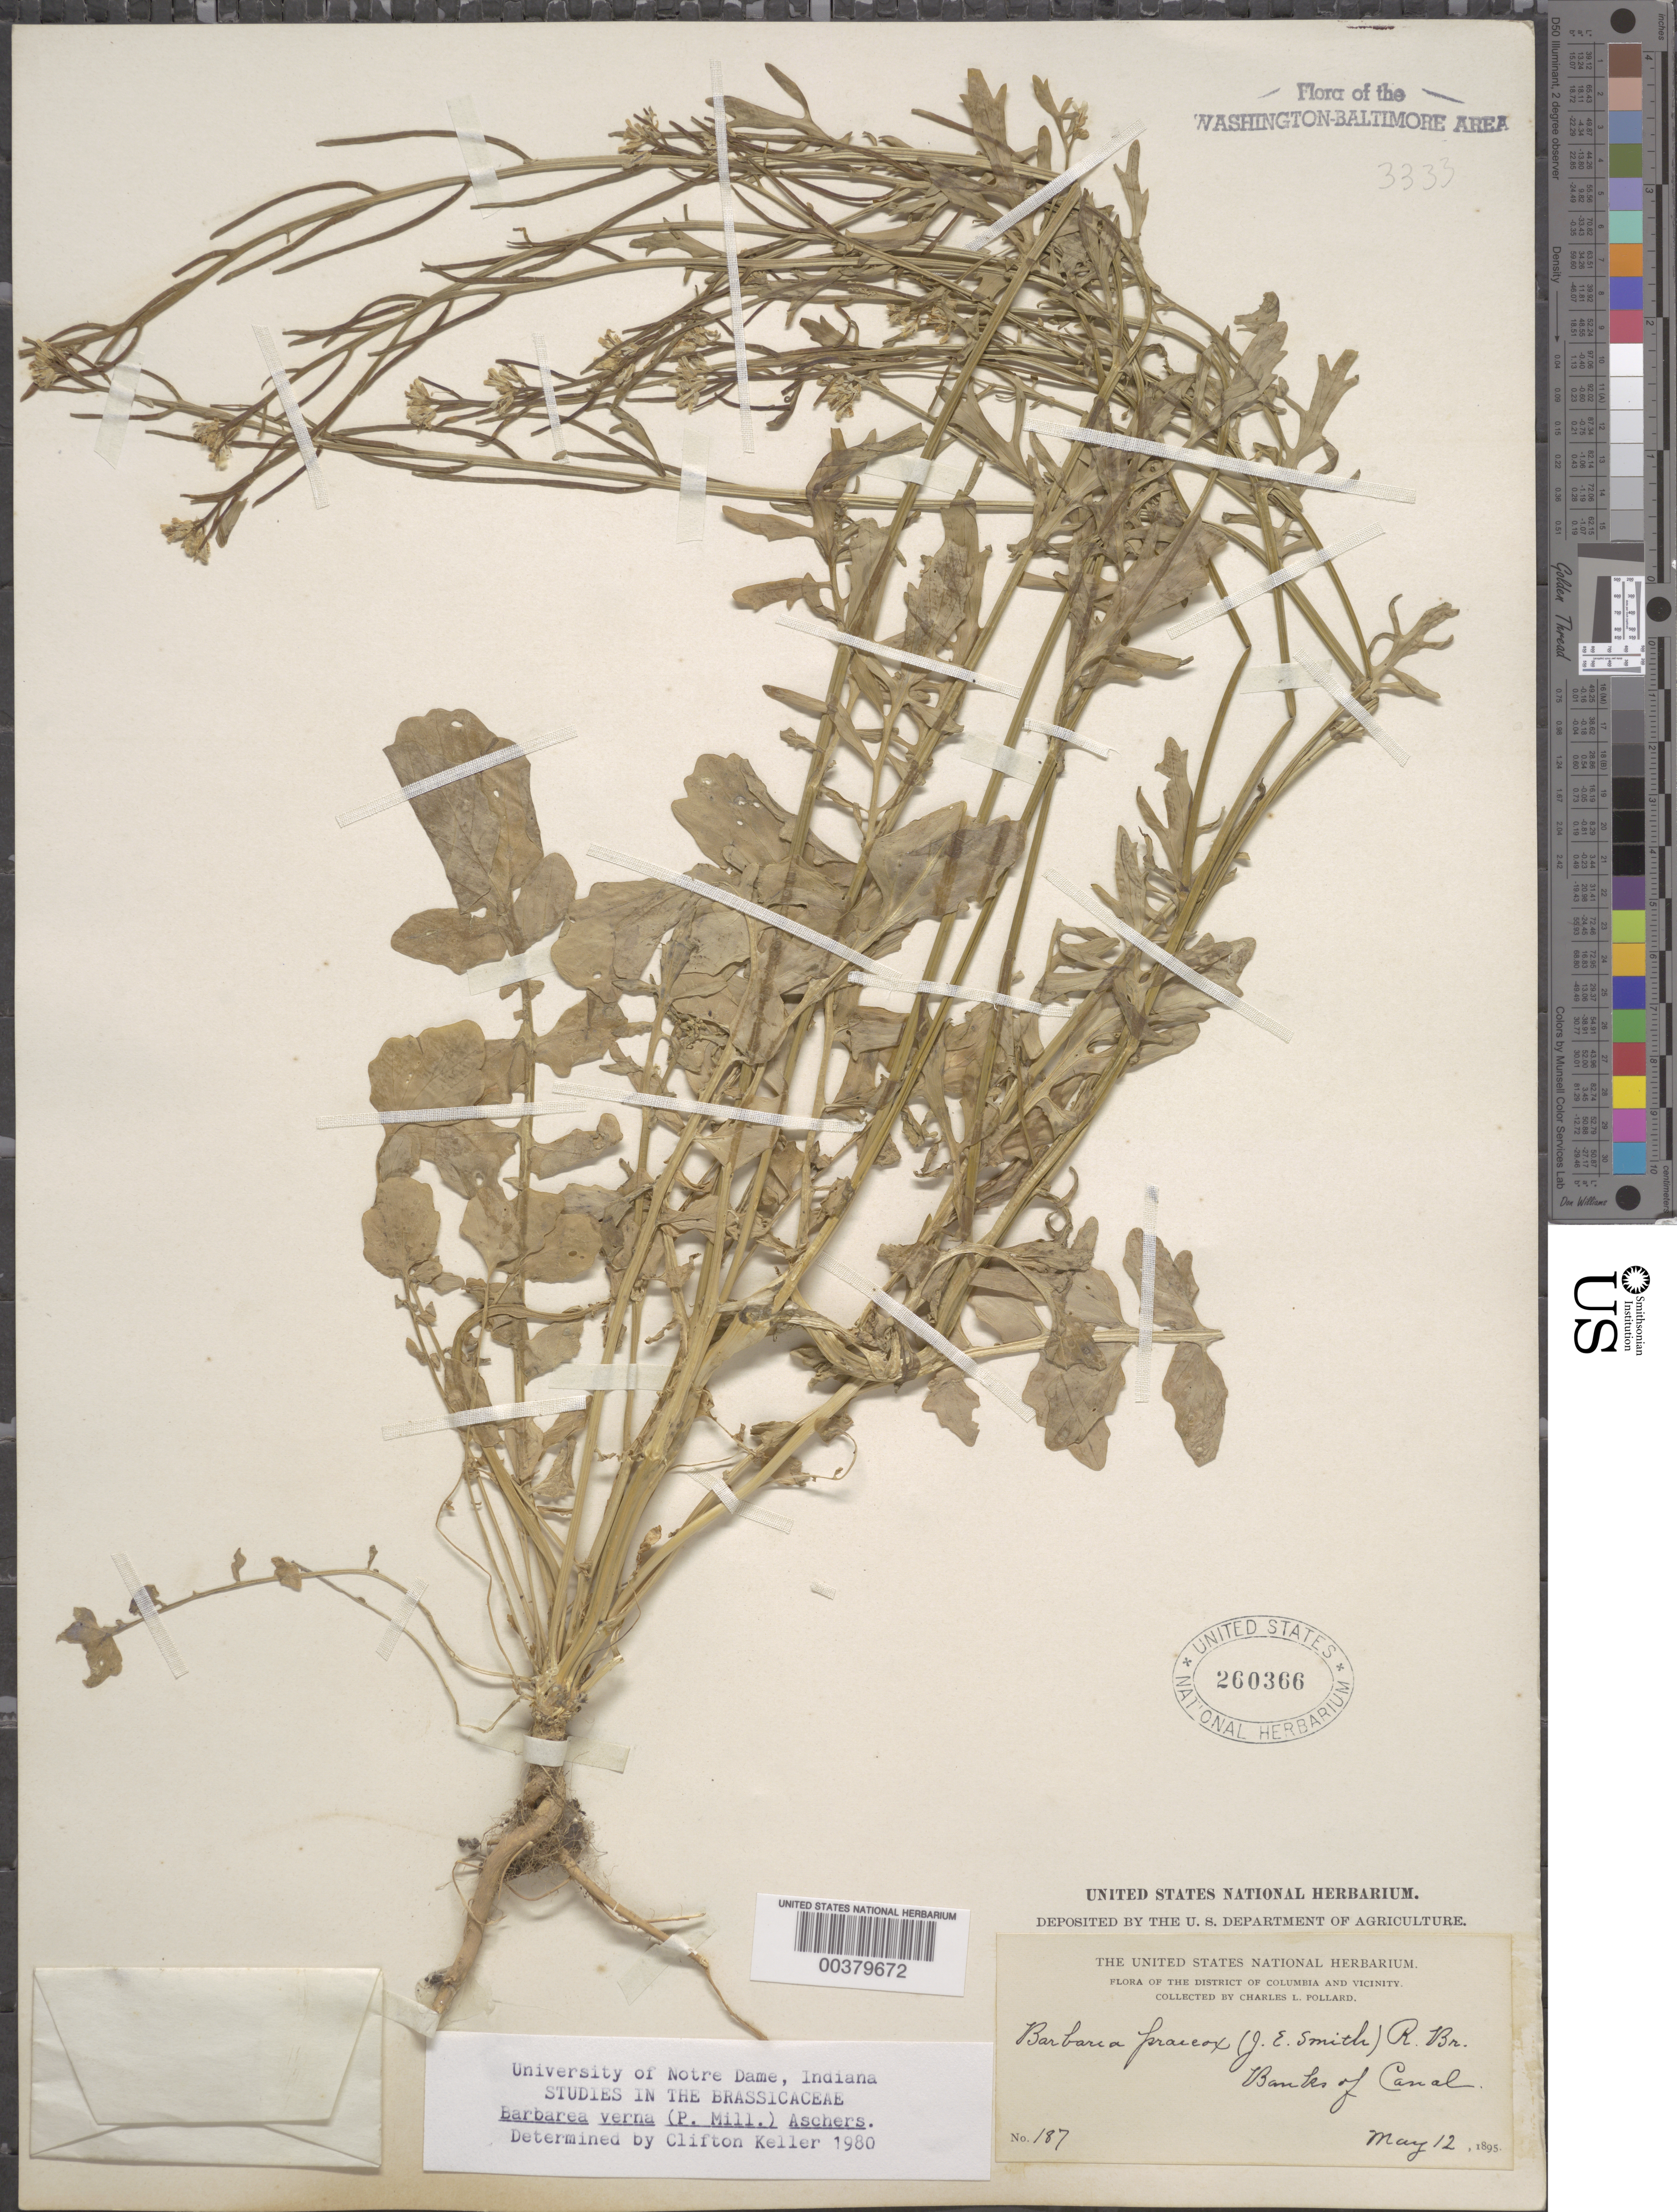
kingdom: Plantae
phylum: Tracheophyta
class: Magnoliopsida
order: Brassicales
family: Brassicaceae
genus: Barbarea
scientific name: Barbarea verna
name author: (Mill.) Asch.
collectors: C. L. Pollard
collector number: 187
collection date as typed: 12 May 1895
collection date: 1895-05-12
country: United States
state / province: District of Columbia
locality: Canal Banks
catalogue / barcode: US 260366